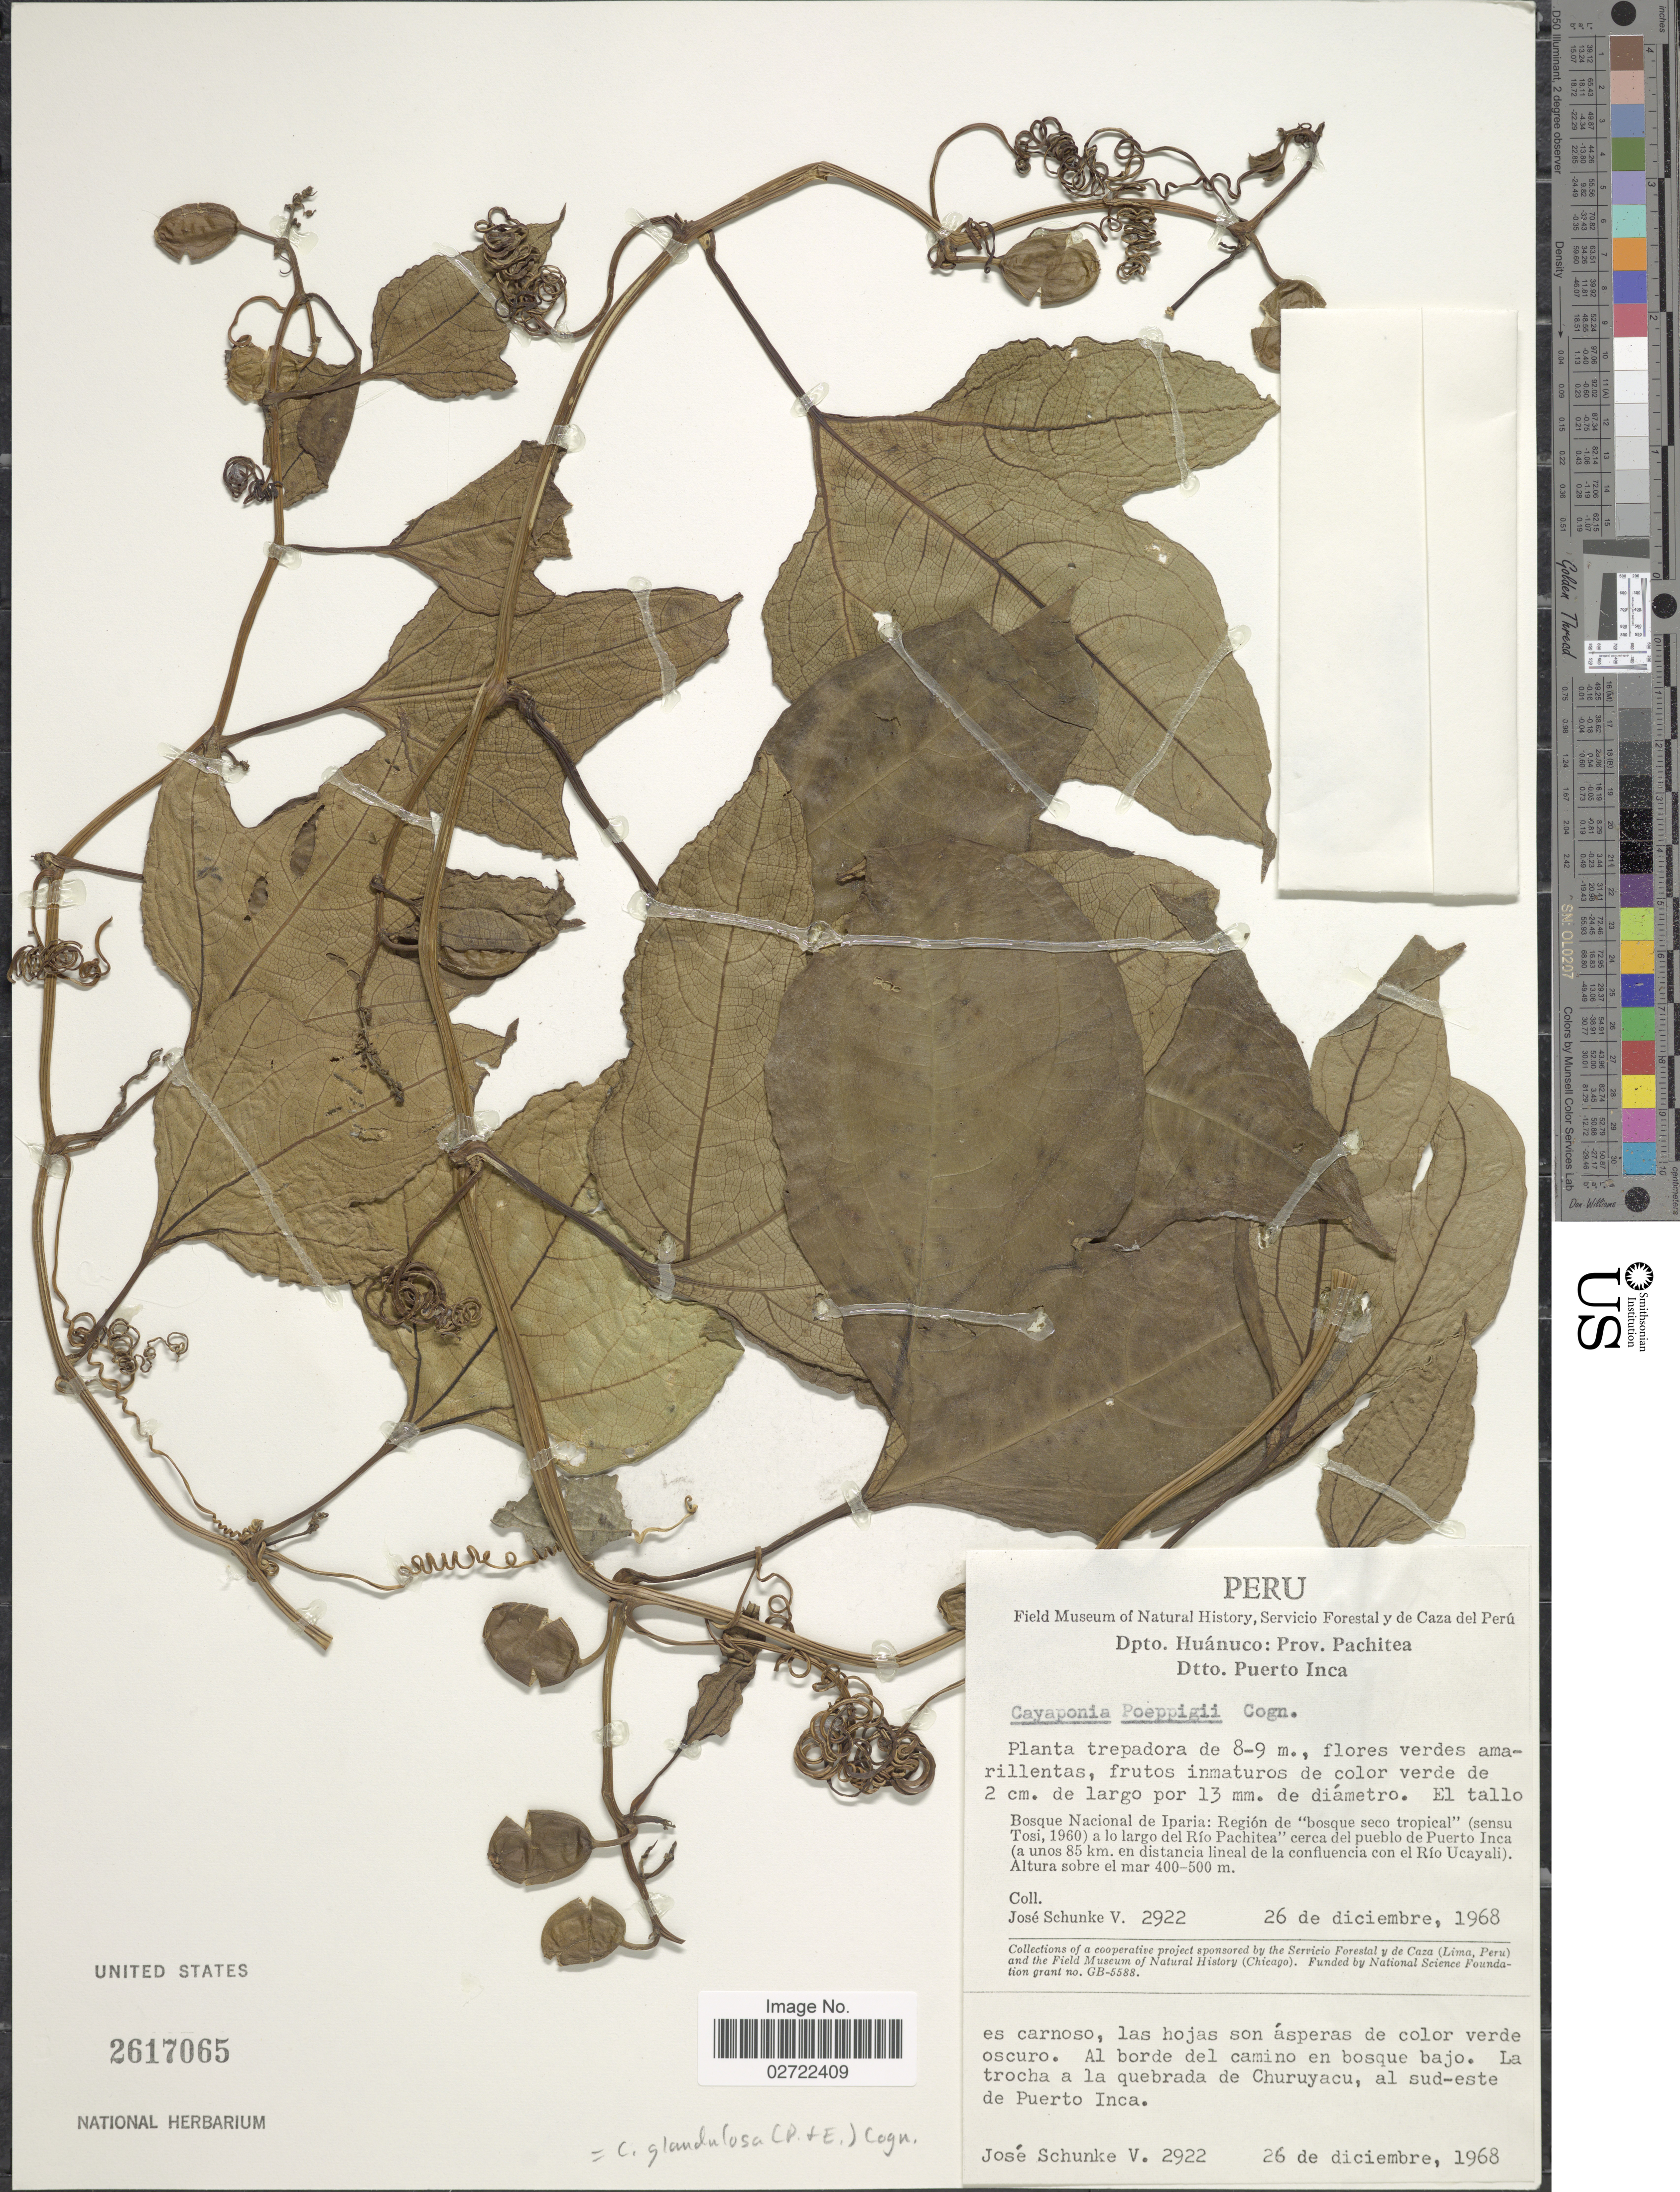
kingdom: Plantae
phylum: Tracheophyta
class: Magnoliopsida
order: Cucurbitales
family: Cucurbitaceae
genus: Cayaponia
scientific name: Cayaponia glandulosa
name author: (Poepp. & Endl.) Cogn.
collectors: J. Schunke Vigo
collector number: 2922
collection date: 1968-12-26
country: Peru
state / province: Huánuco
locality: Dpto. Huánuco: Prov. Pachitea. Dtto. Puerto Inca. Bosque Nacional de Iparia: Region de "bosque seco tropical" a lo largo del Rio Pachitea cerca del pueblo de Puerto Inca ( a unos 85 km. en distancia lineal de la confluencia con el Rio Ucayali). La trocha a la quebrada de Churuyacu, al sud-este de Puerto Inca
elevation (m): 400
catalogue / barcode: US 2617065